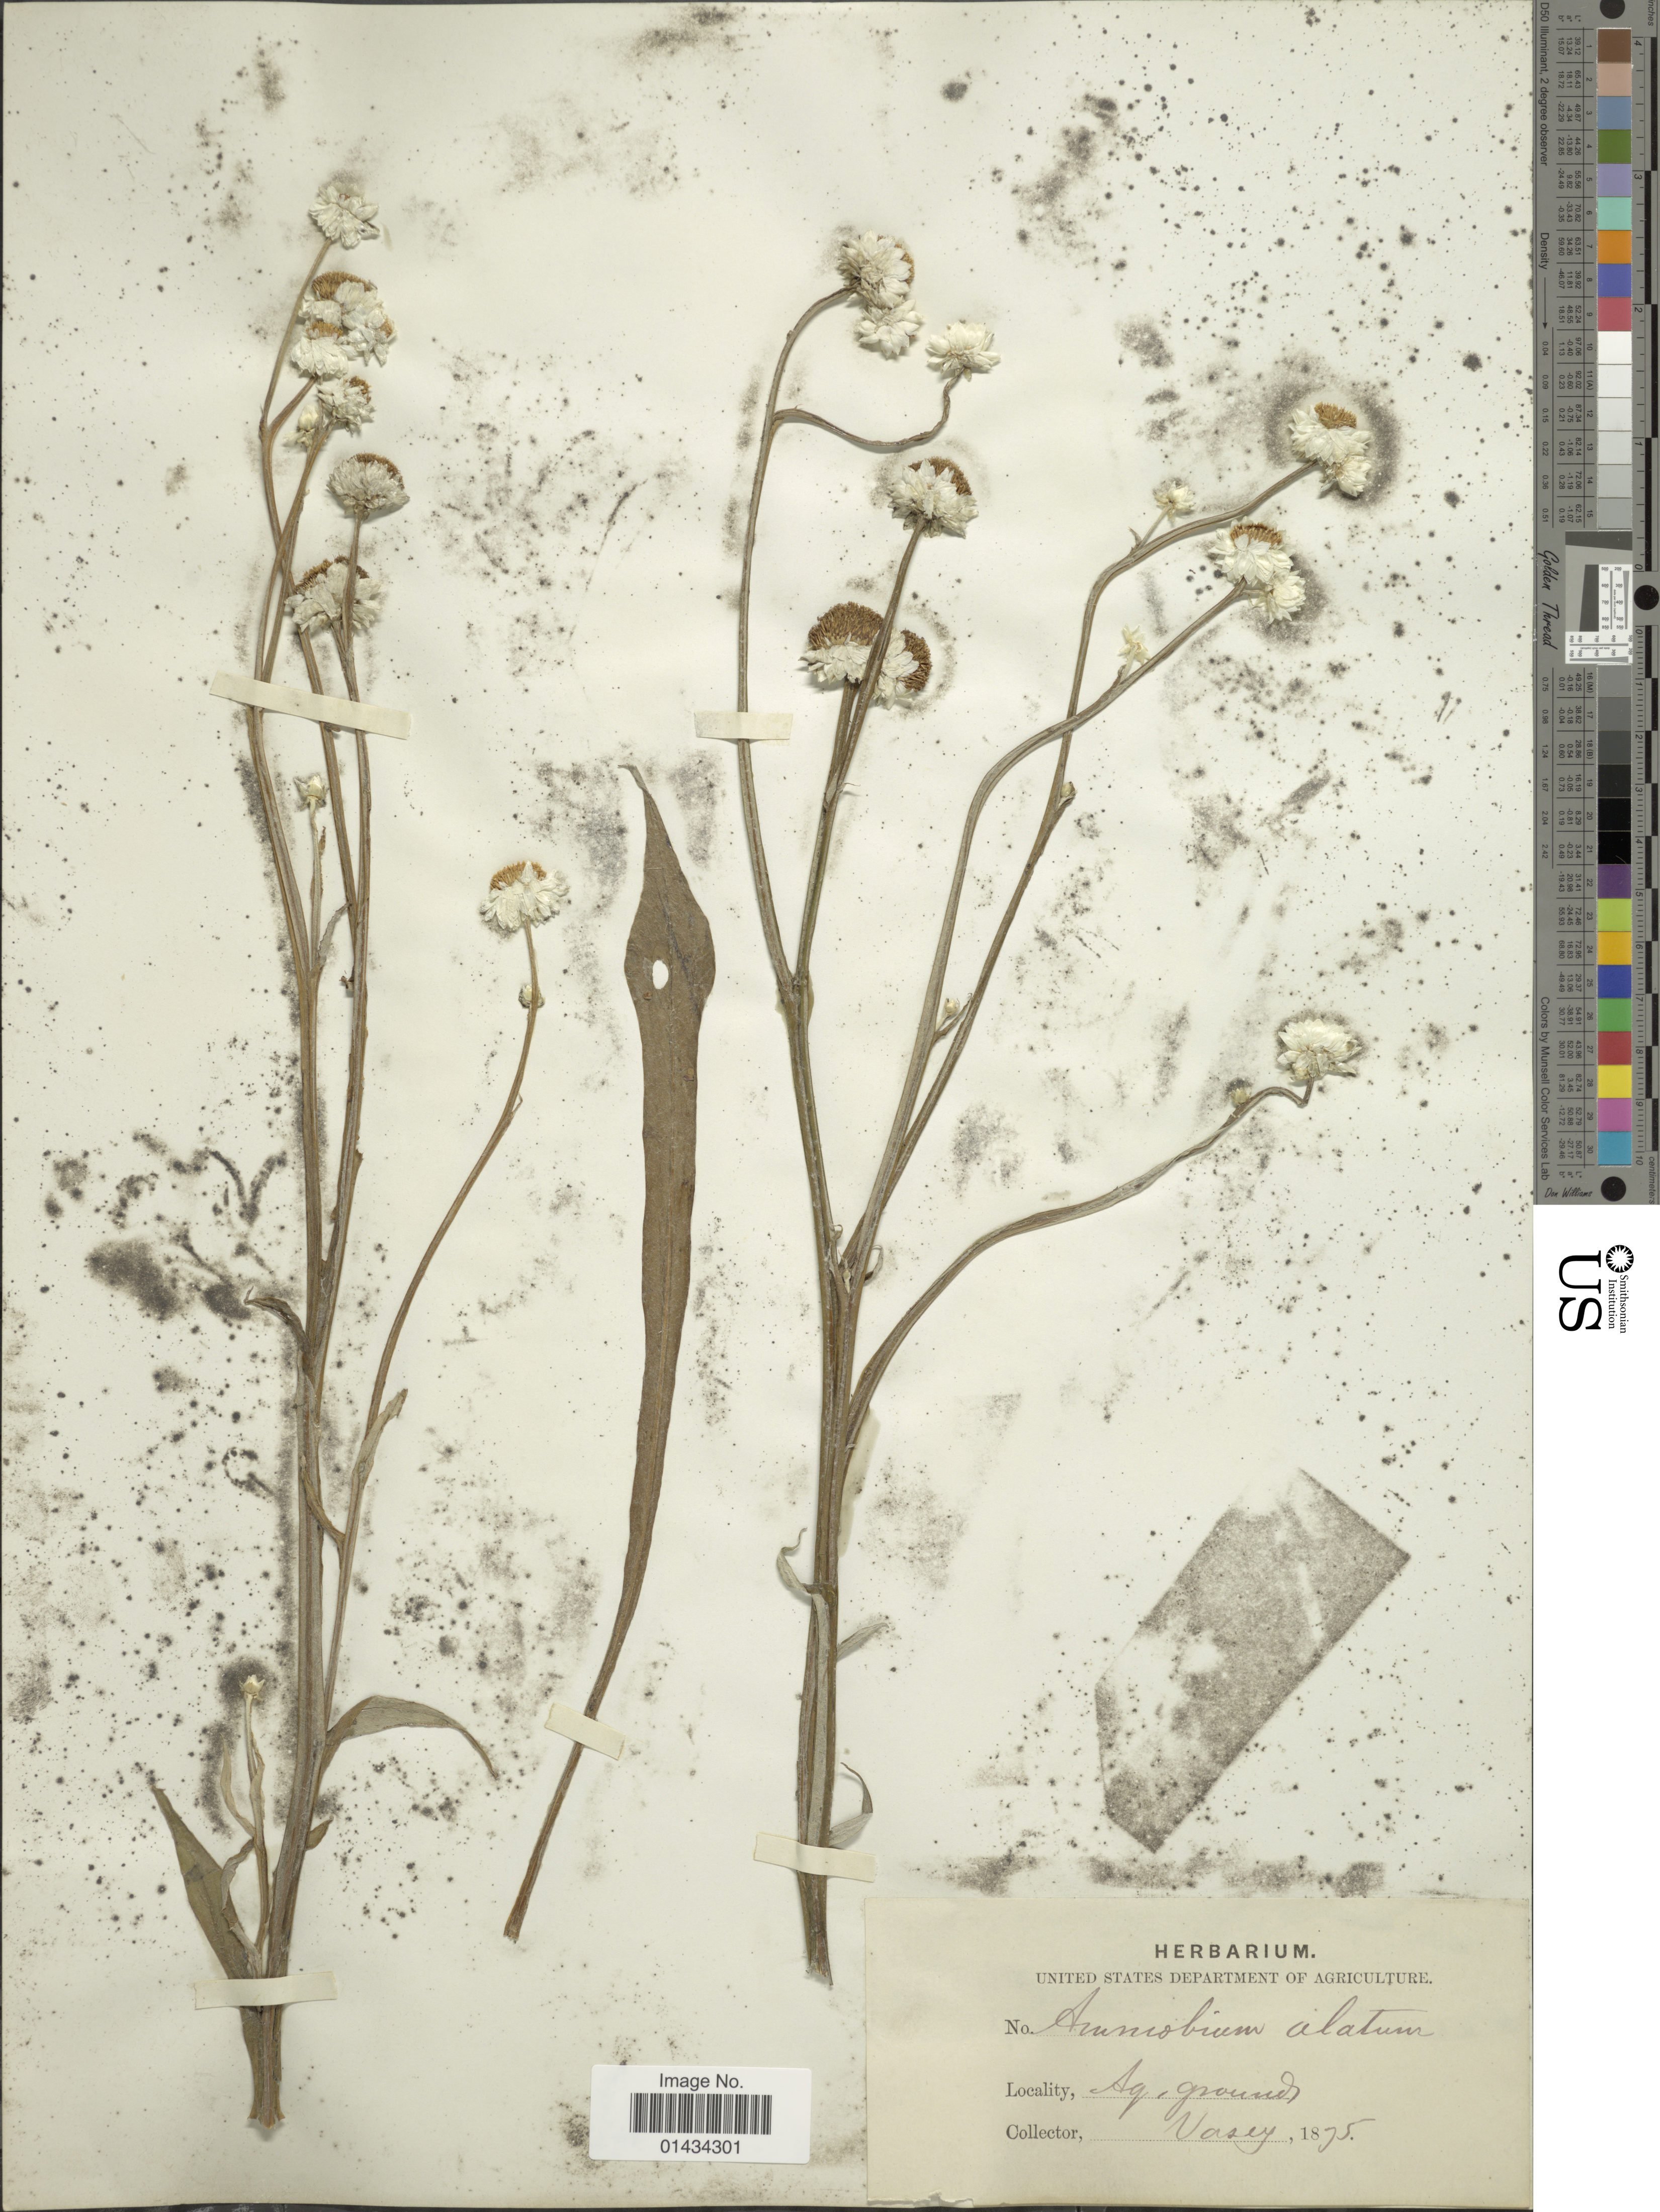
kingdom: Plantae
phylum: Tracheophyta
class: Magnoliopsida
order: Asterales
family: Asteraceae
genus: Ammobium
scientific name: Ammobium alatum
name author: R. Br.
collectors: Vasey, --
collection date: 1875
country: United States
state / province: District of Columbia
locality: Ag. grounds